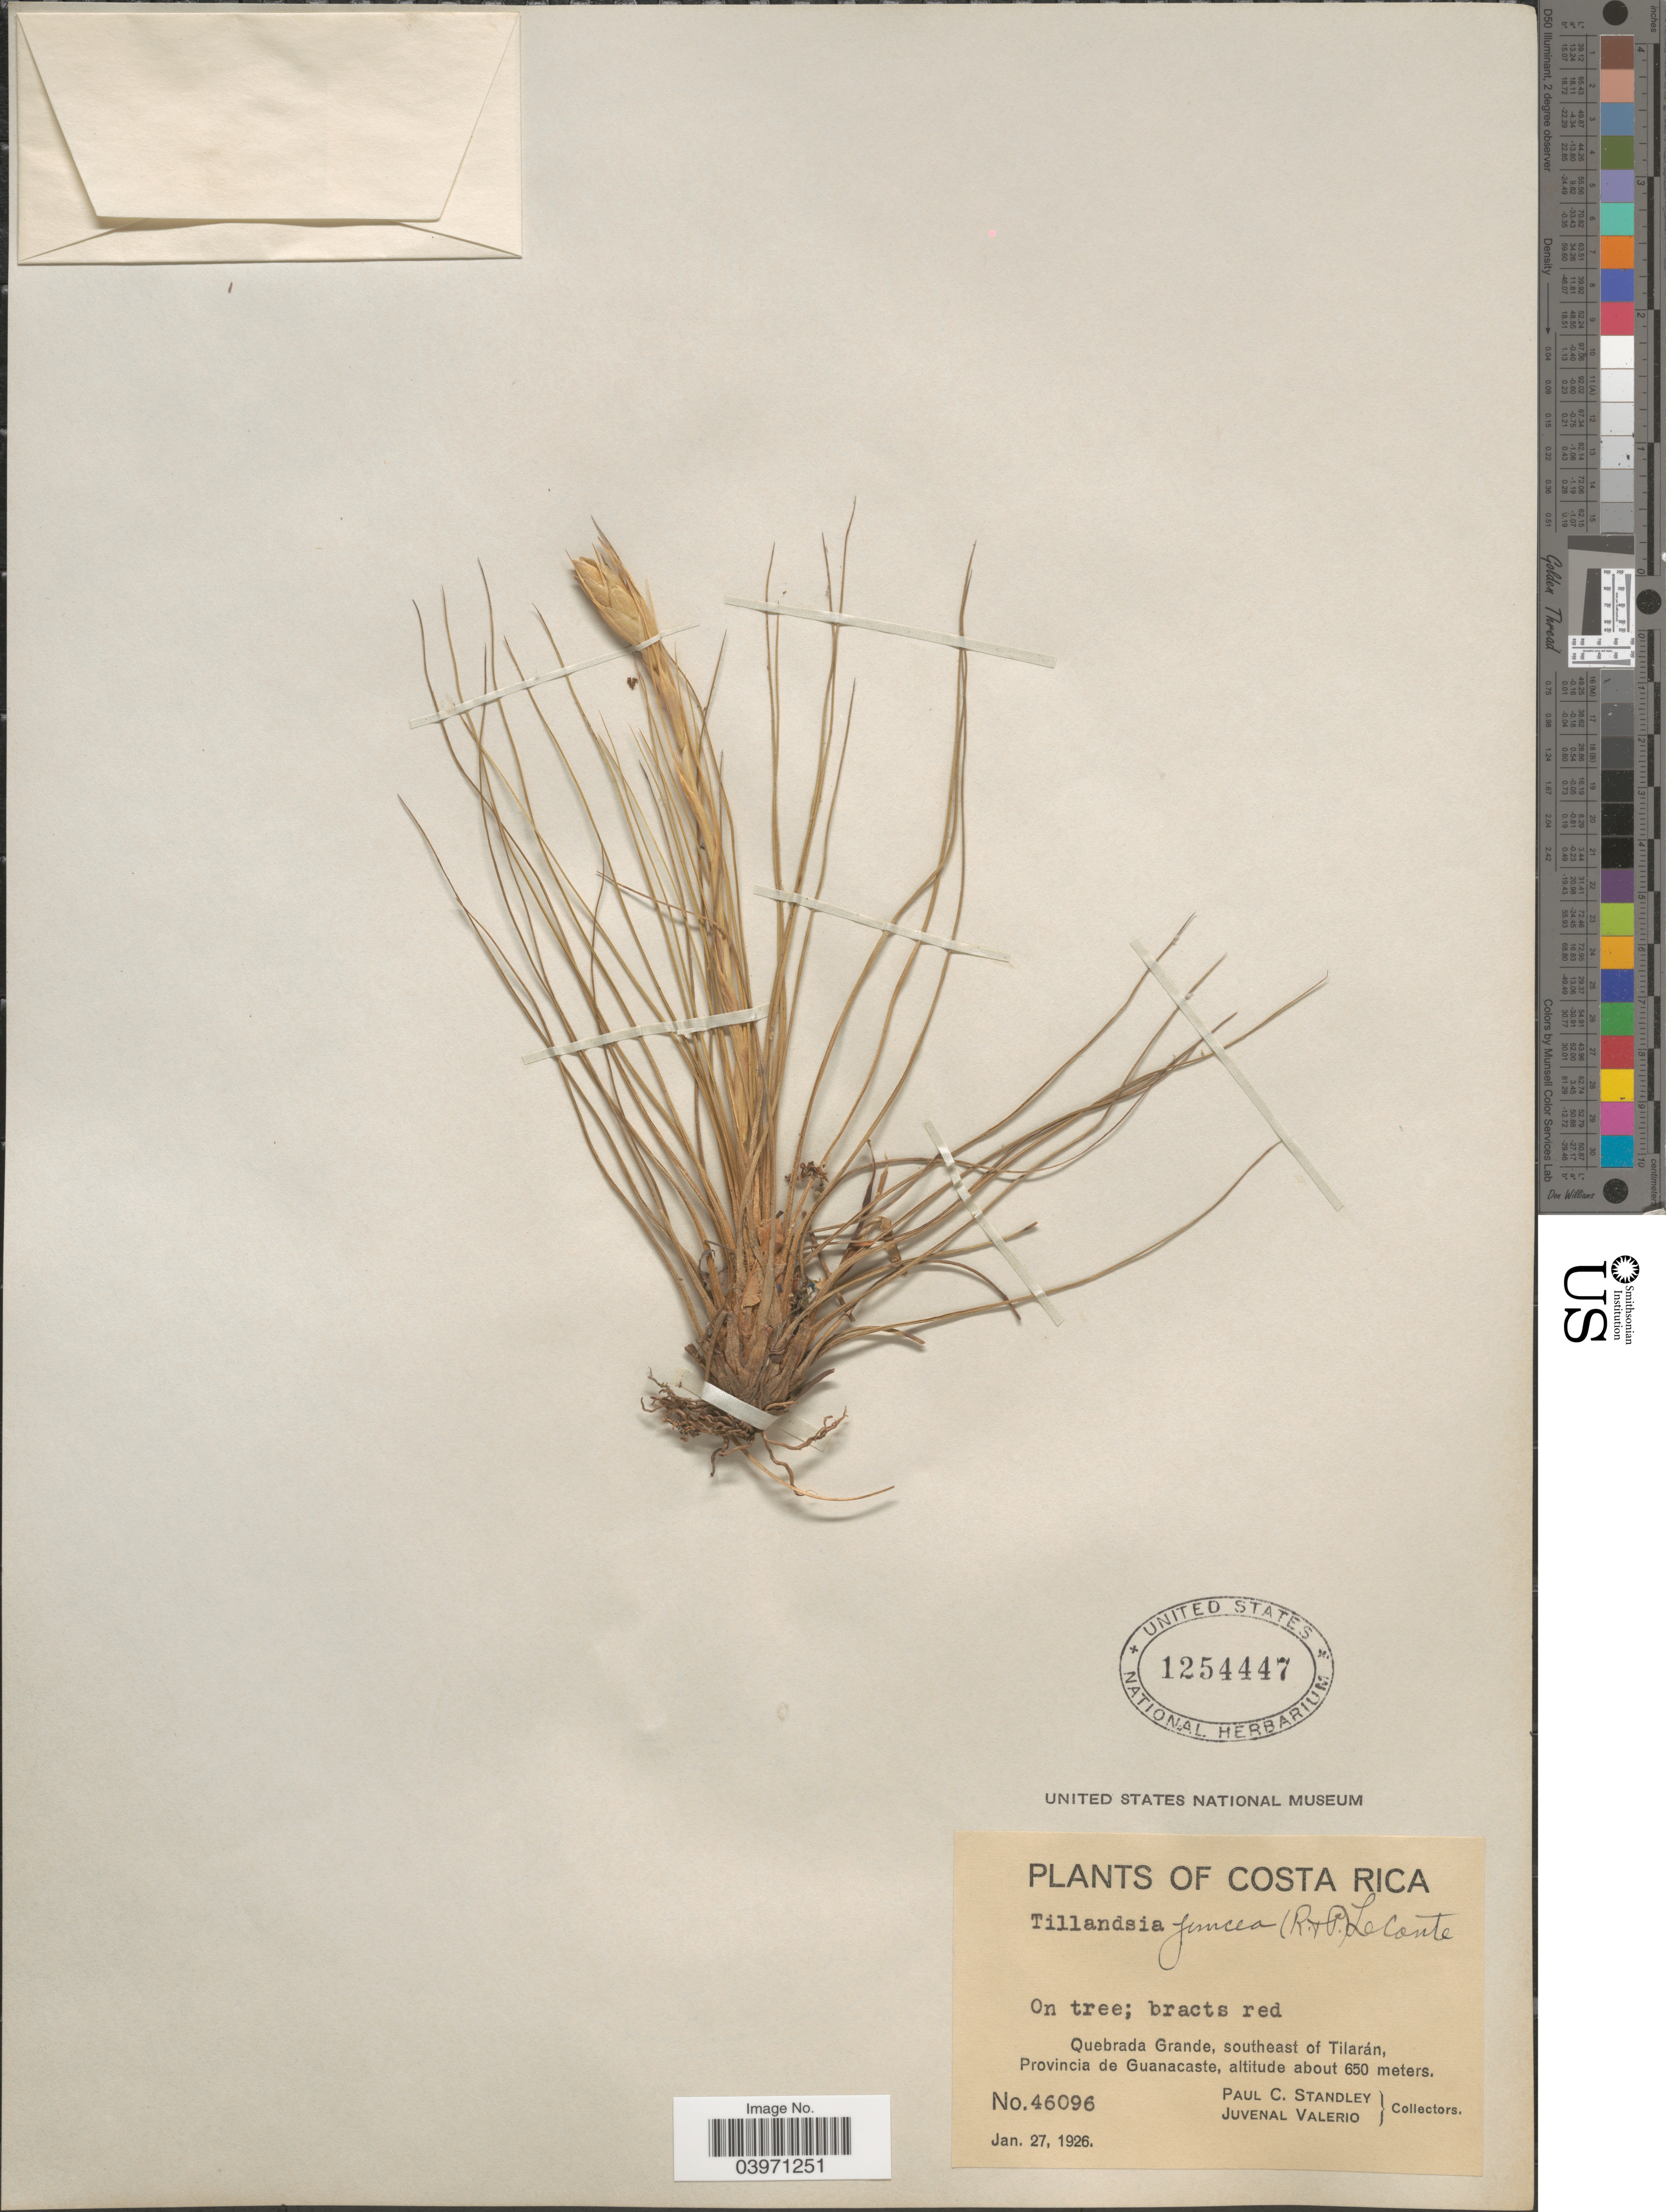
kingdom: Plantae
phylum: Tracheophyta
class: Liliopsida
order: Poales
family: Bromeliaceae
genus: Tillandsia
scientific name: Tillandsia juncea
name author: (Ruiz & Pav.) Poir.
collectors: P. C. Standley & J. Valerio R.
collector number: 46096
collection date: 1926-01-27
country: Costa Rica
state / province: Guanacaste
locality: Quebrada Grande, southeast of Tilarán.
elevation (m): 650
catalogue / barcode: US 1254447